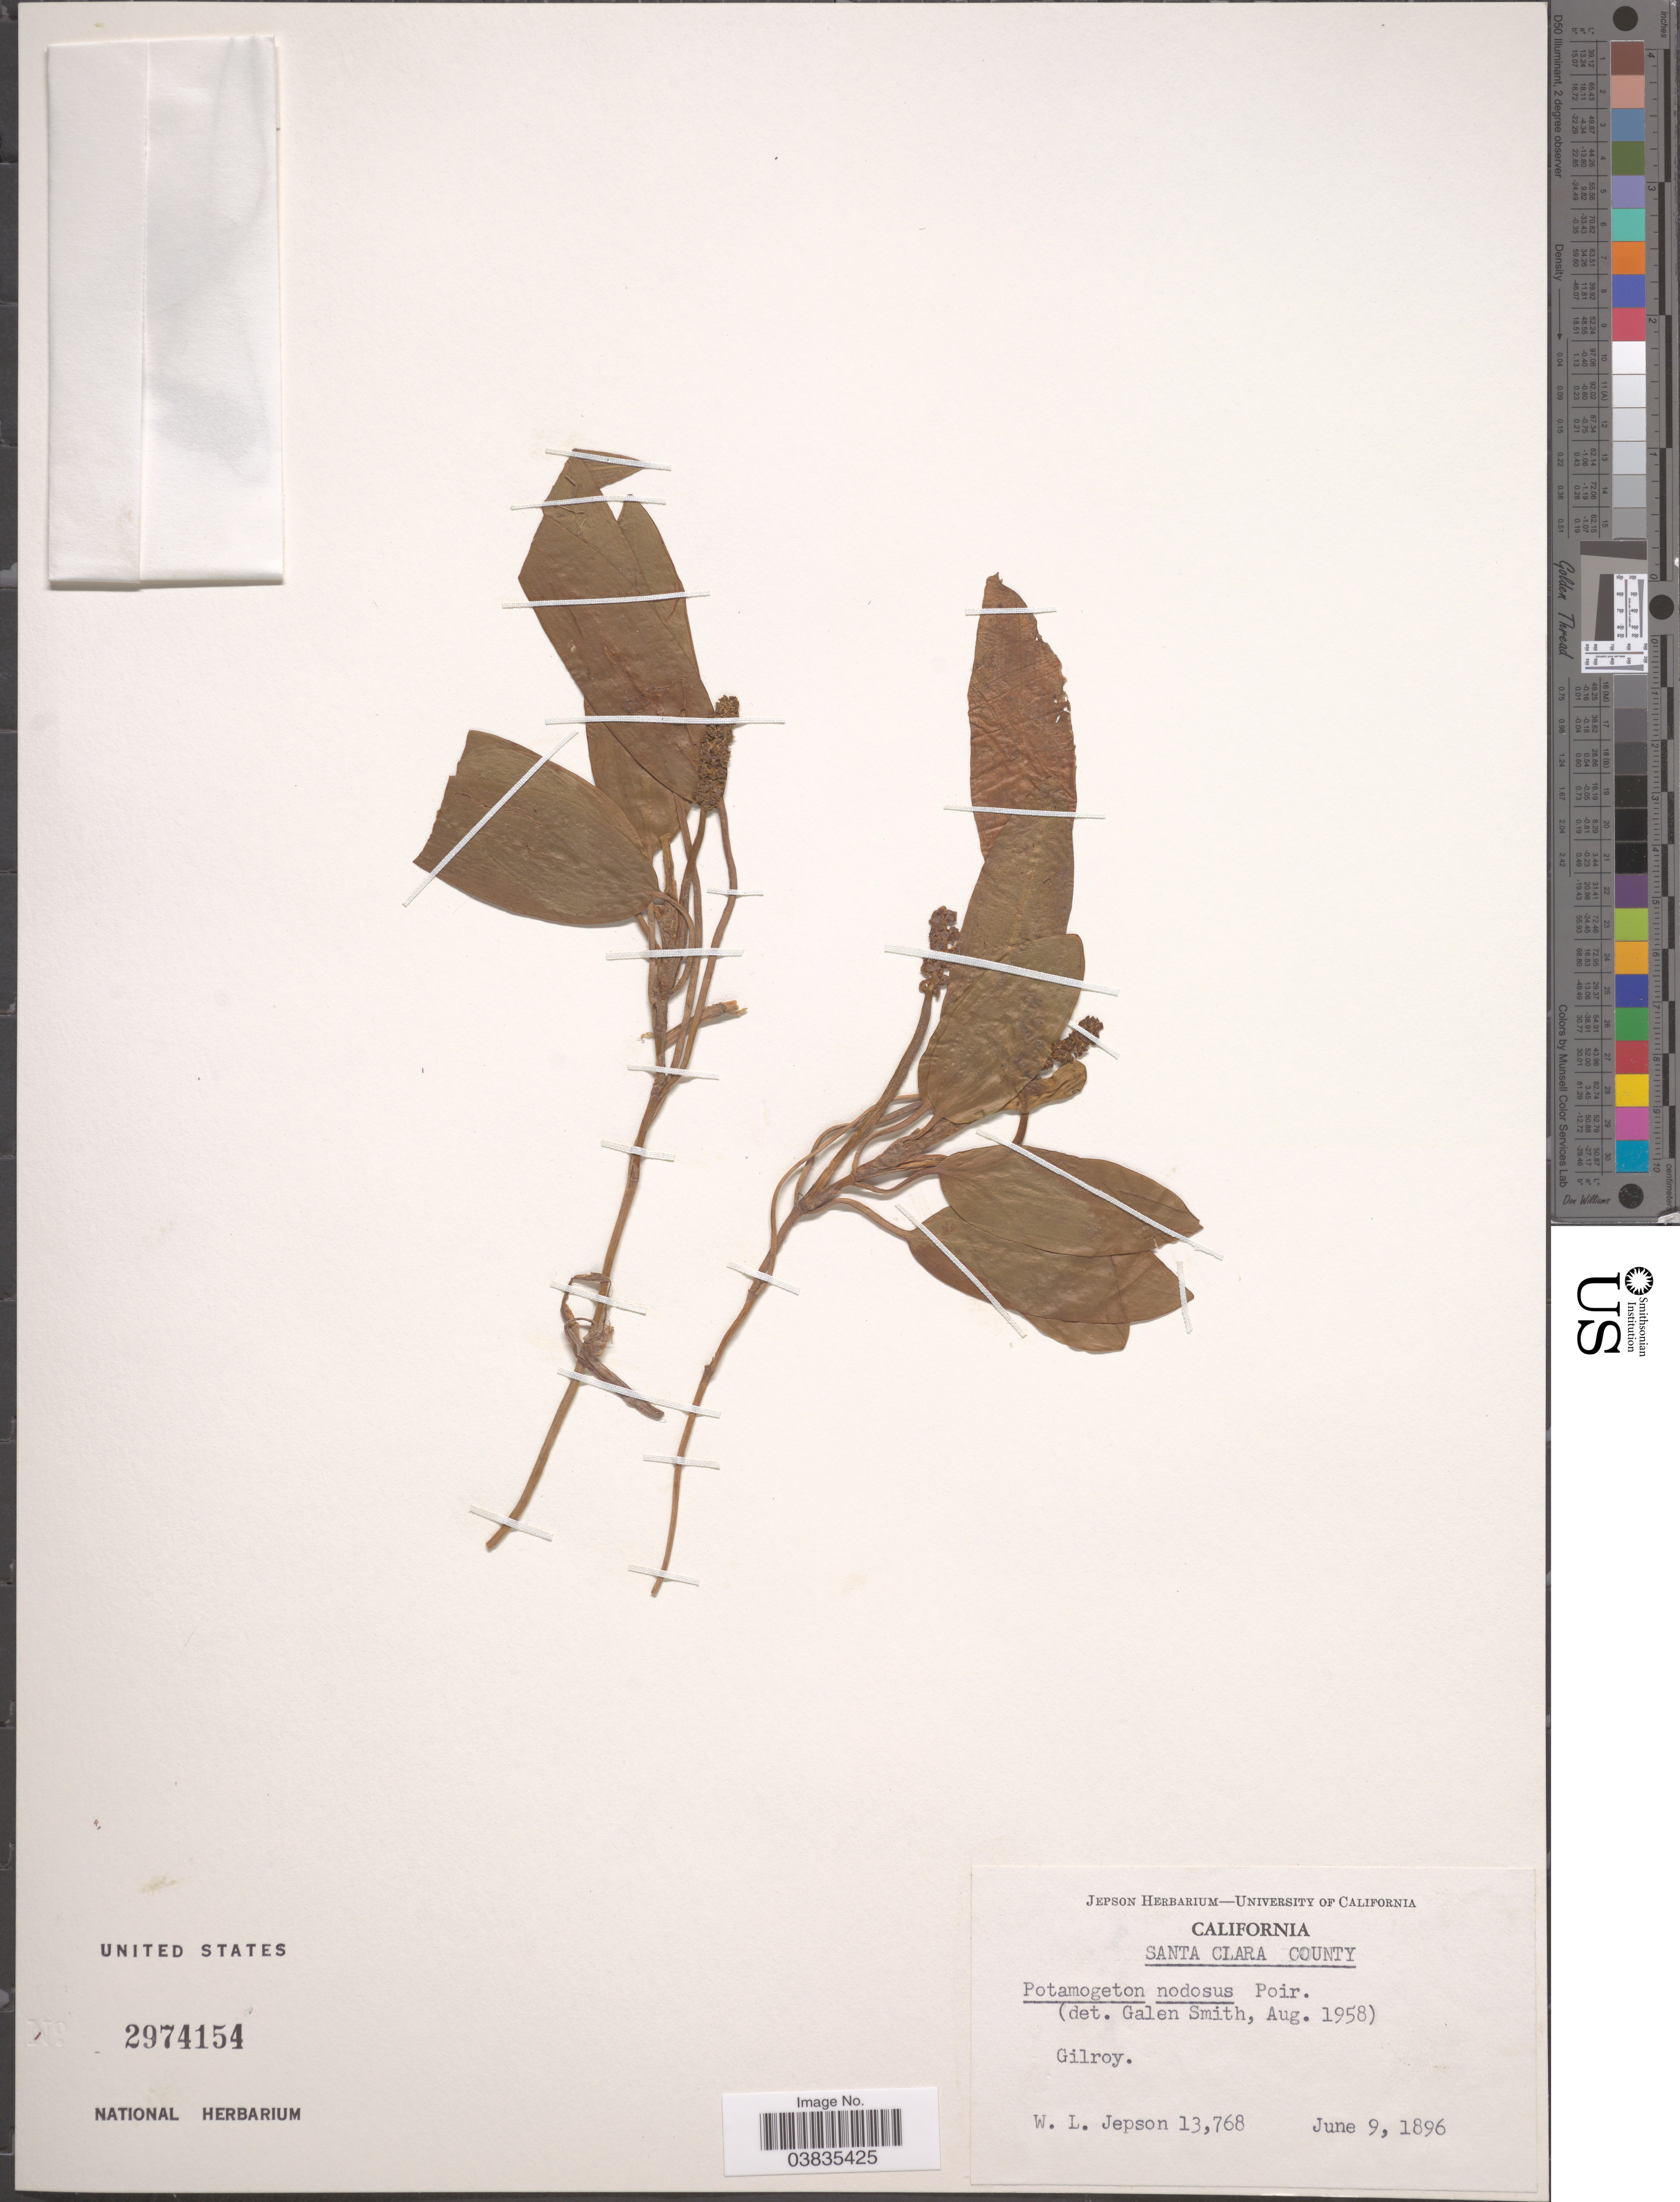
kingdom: Plantae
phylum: Tracheophyta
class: Liliopsida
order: Alismatales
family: Potamogetonaceae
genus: Potamogeton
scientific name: Potamogeton nodosus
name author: Poir.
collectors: W. L. Jepson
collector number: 13768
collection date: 1896-06-09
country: United States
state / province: California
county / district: Santa Clara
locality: Santa Clara County. Gilroy.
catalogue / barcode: US 2974154